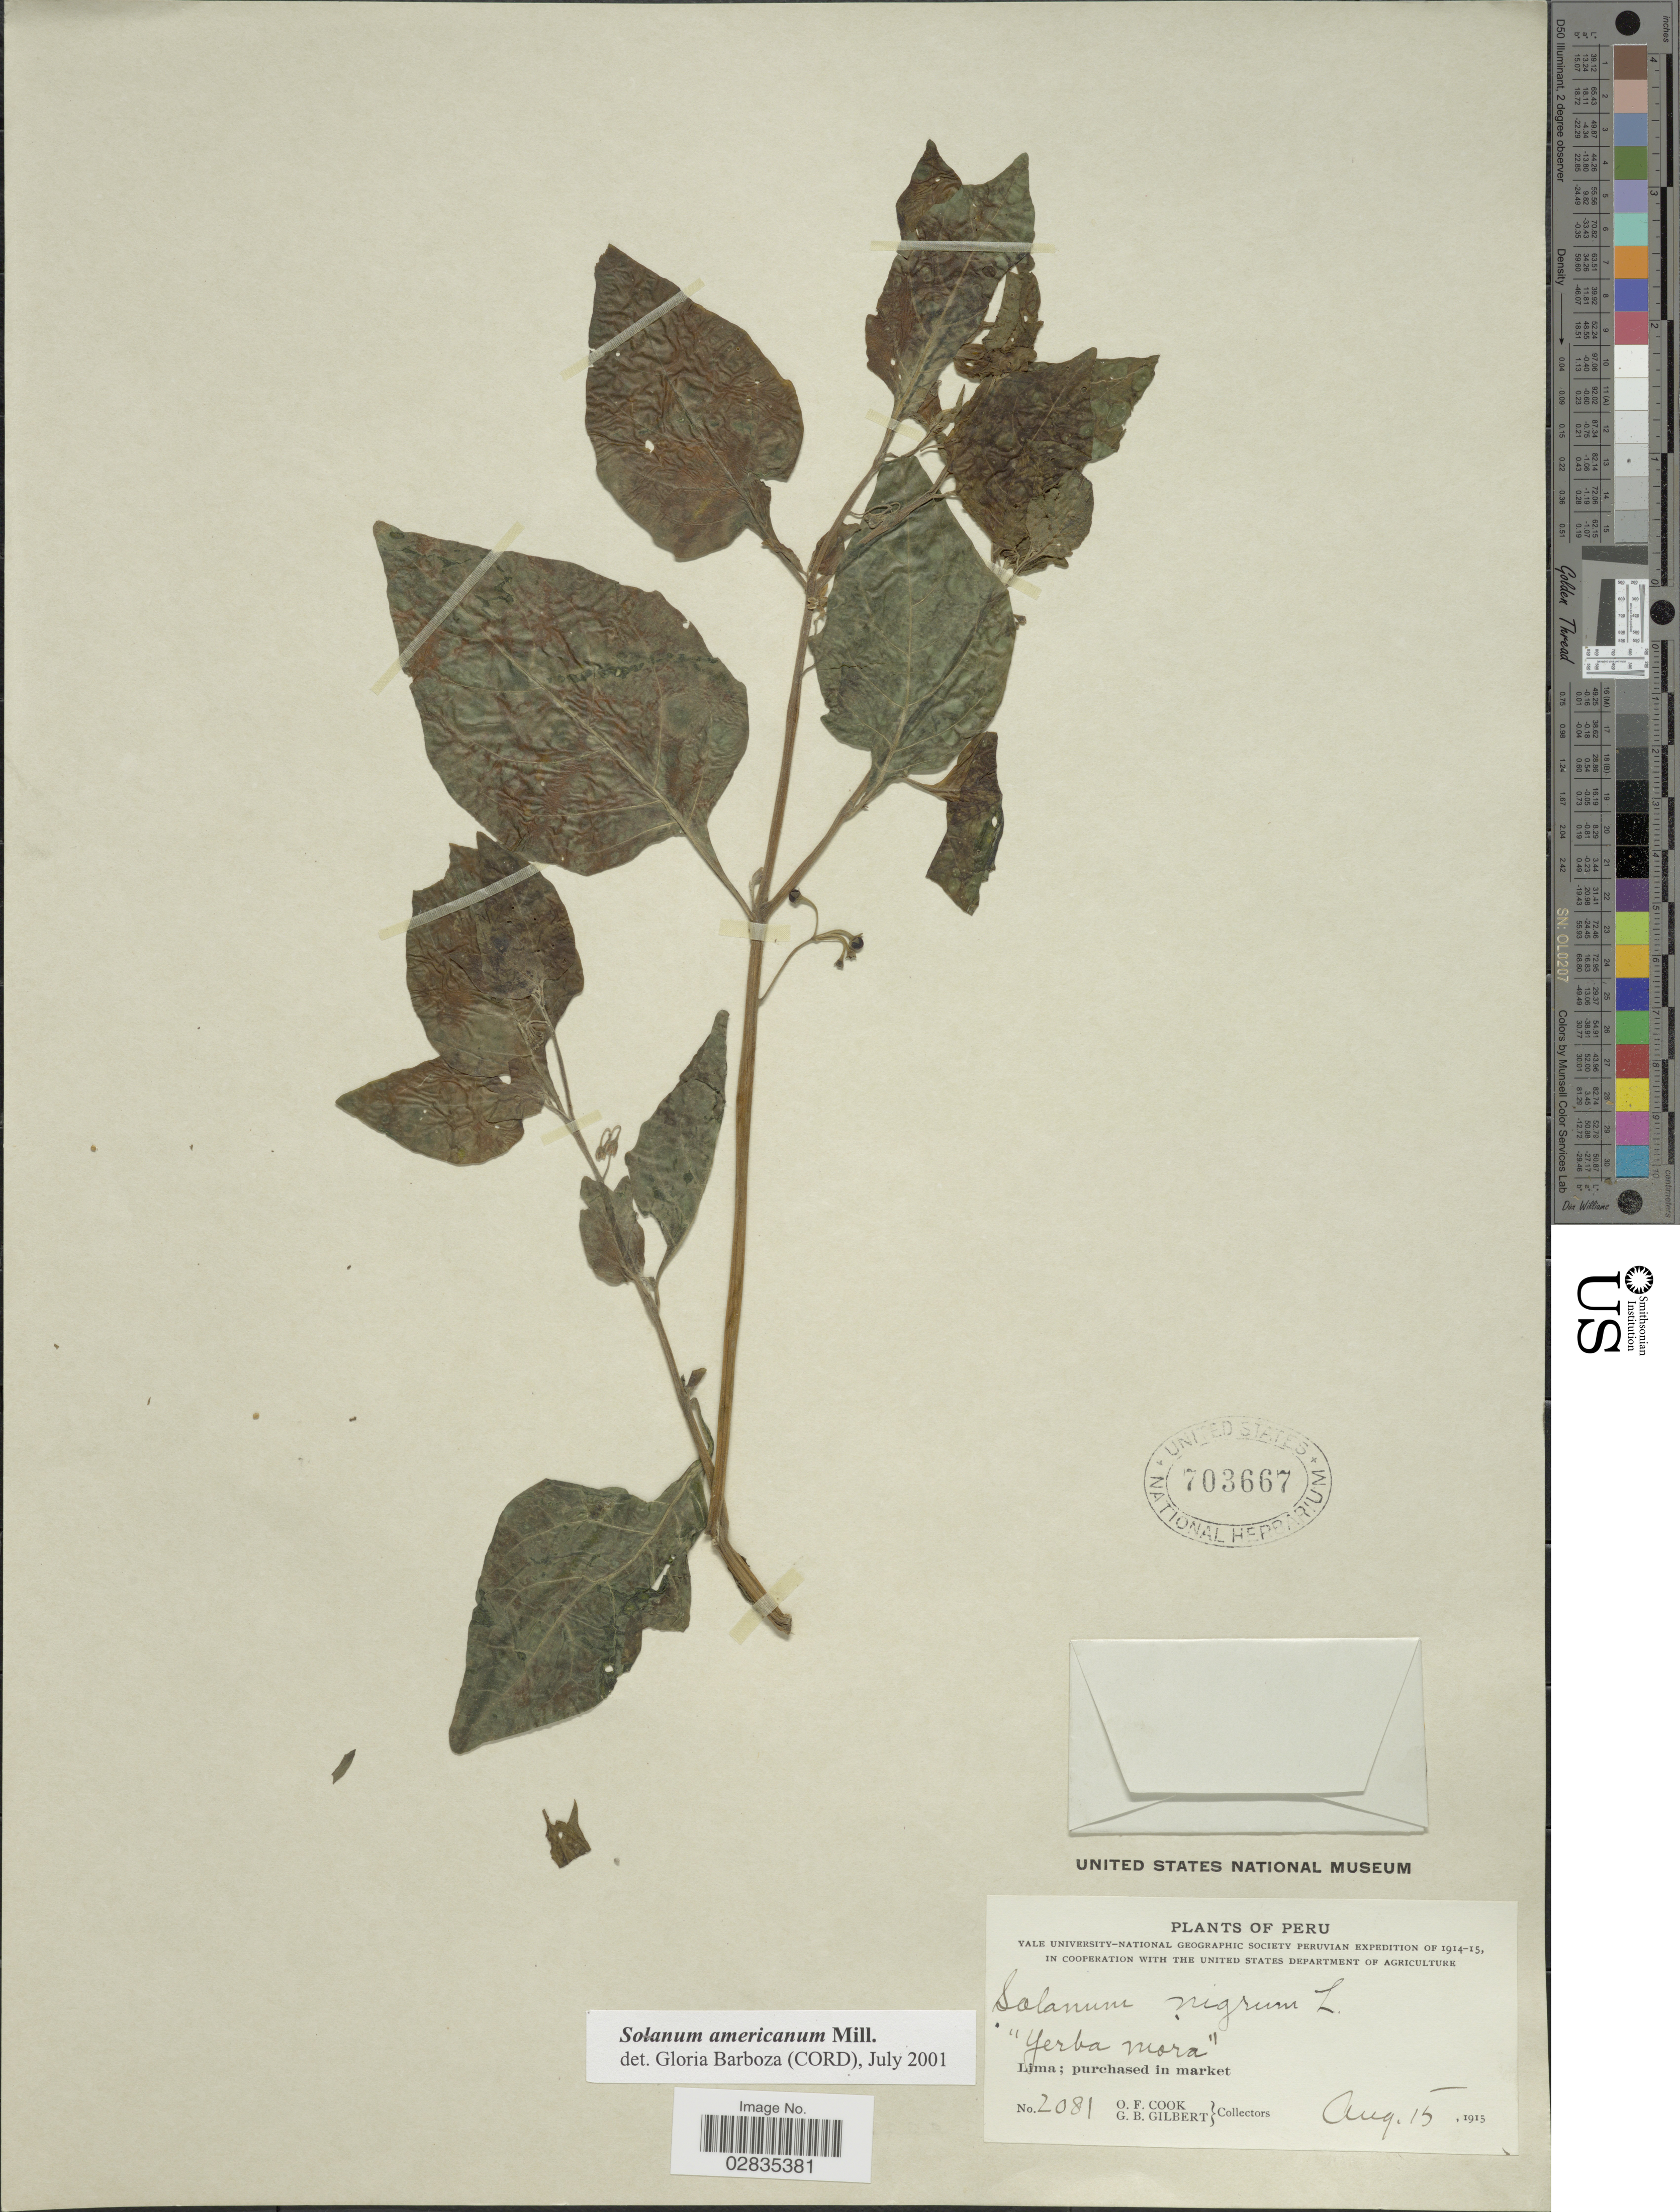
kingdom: Plantae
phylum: Tracheophyta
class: Magnoliopsida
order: Solanales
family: Solanaceae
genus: Solanum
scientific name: Solanum americanum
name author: Mill.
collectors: O. F. Cook & G. B. Gilbert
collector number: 2081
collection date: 1915-08-15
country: Peru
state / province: Lima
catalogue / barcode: US 703667